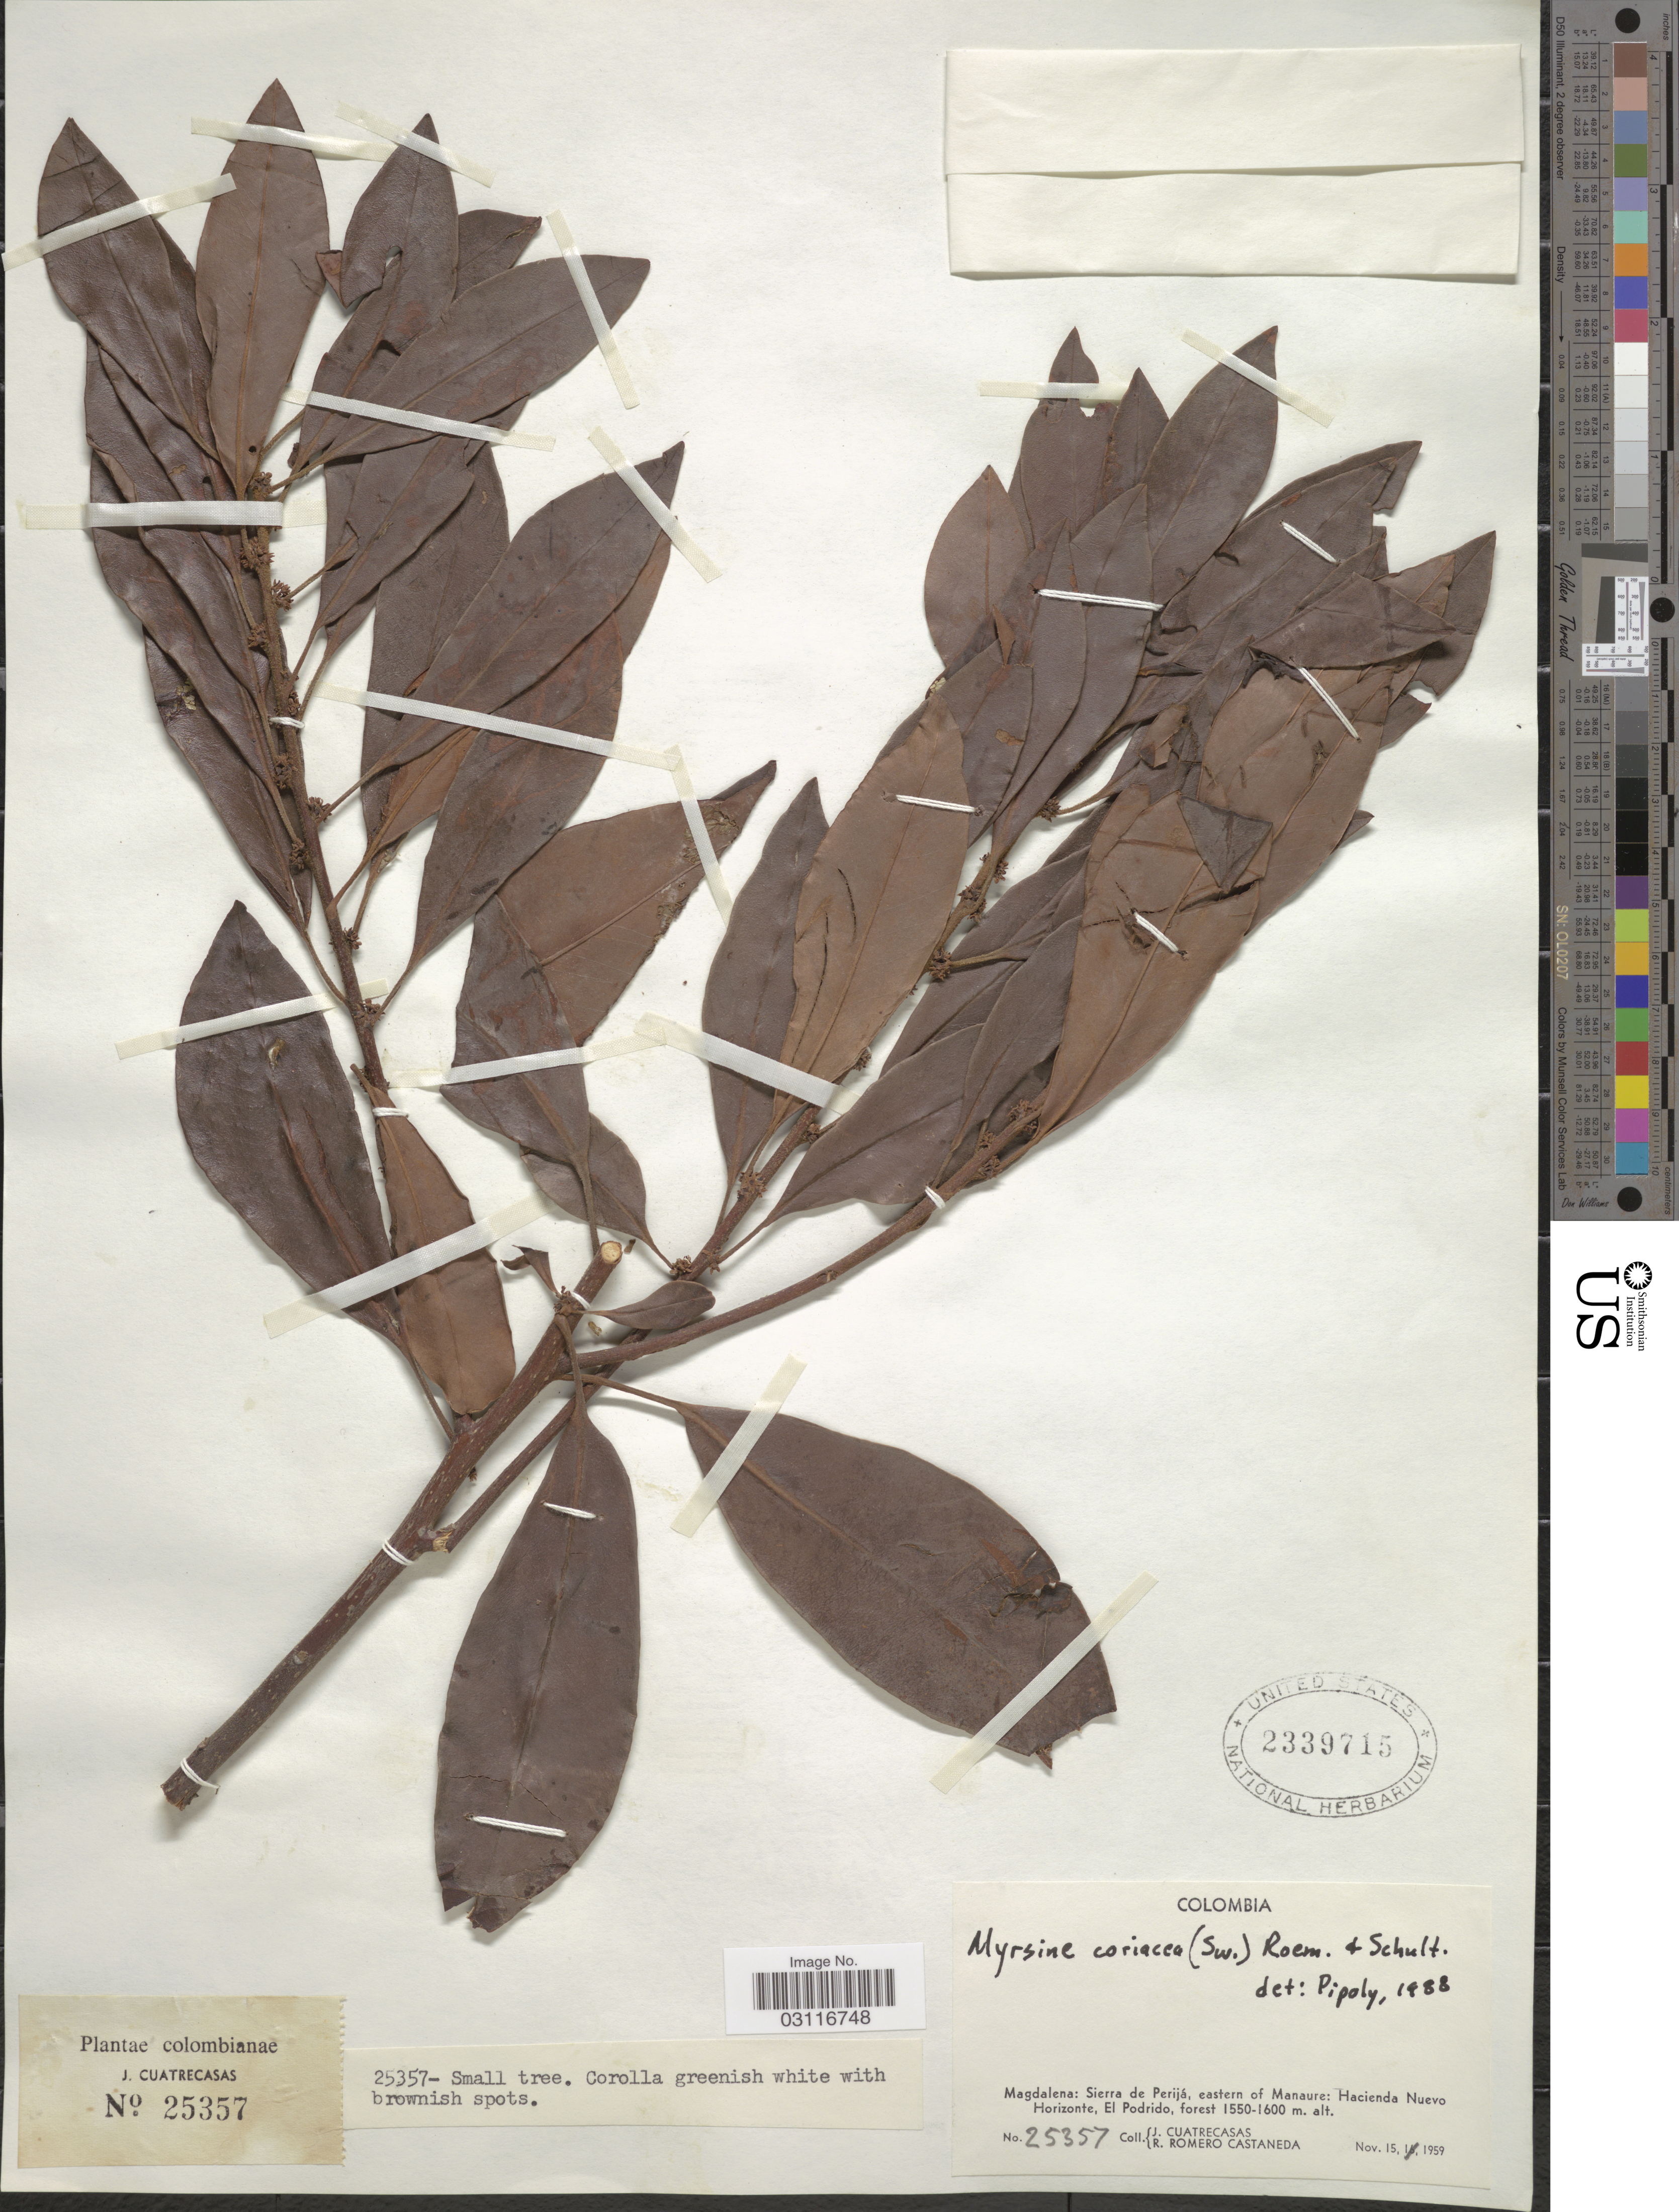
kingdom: Plantae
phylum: Tracheophyta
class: Magnoliopsida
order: Ericales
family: Primulaceae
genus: Myrsine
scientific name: Myrsine coriacea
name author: (Sw.) R. Br. ex Roem. & Schult.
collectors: J. Cuatrecasas & R. Romero Castañeda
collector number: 25357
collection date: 1959-11-15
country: Colombia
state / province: Magdalena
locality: Sierra de Perijá, eastern of Manaure: Hacienda Nuevo Horizonte, El Podrido.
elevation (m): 1550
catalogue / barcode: US 2339715